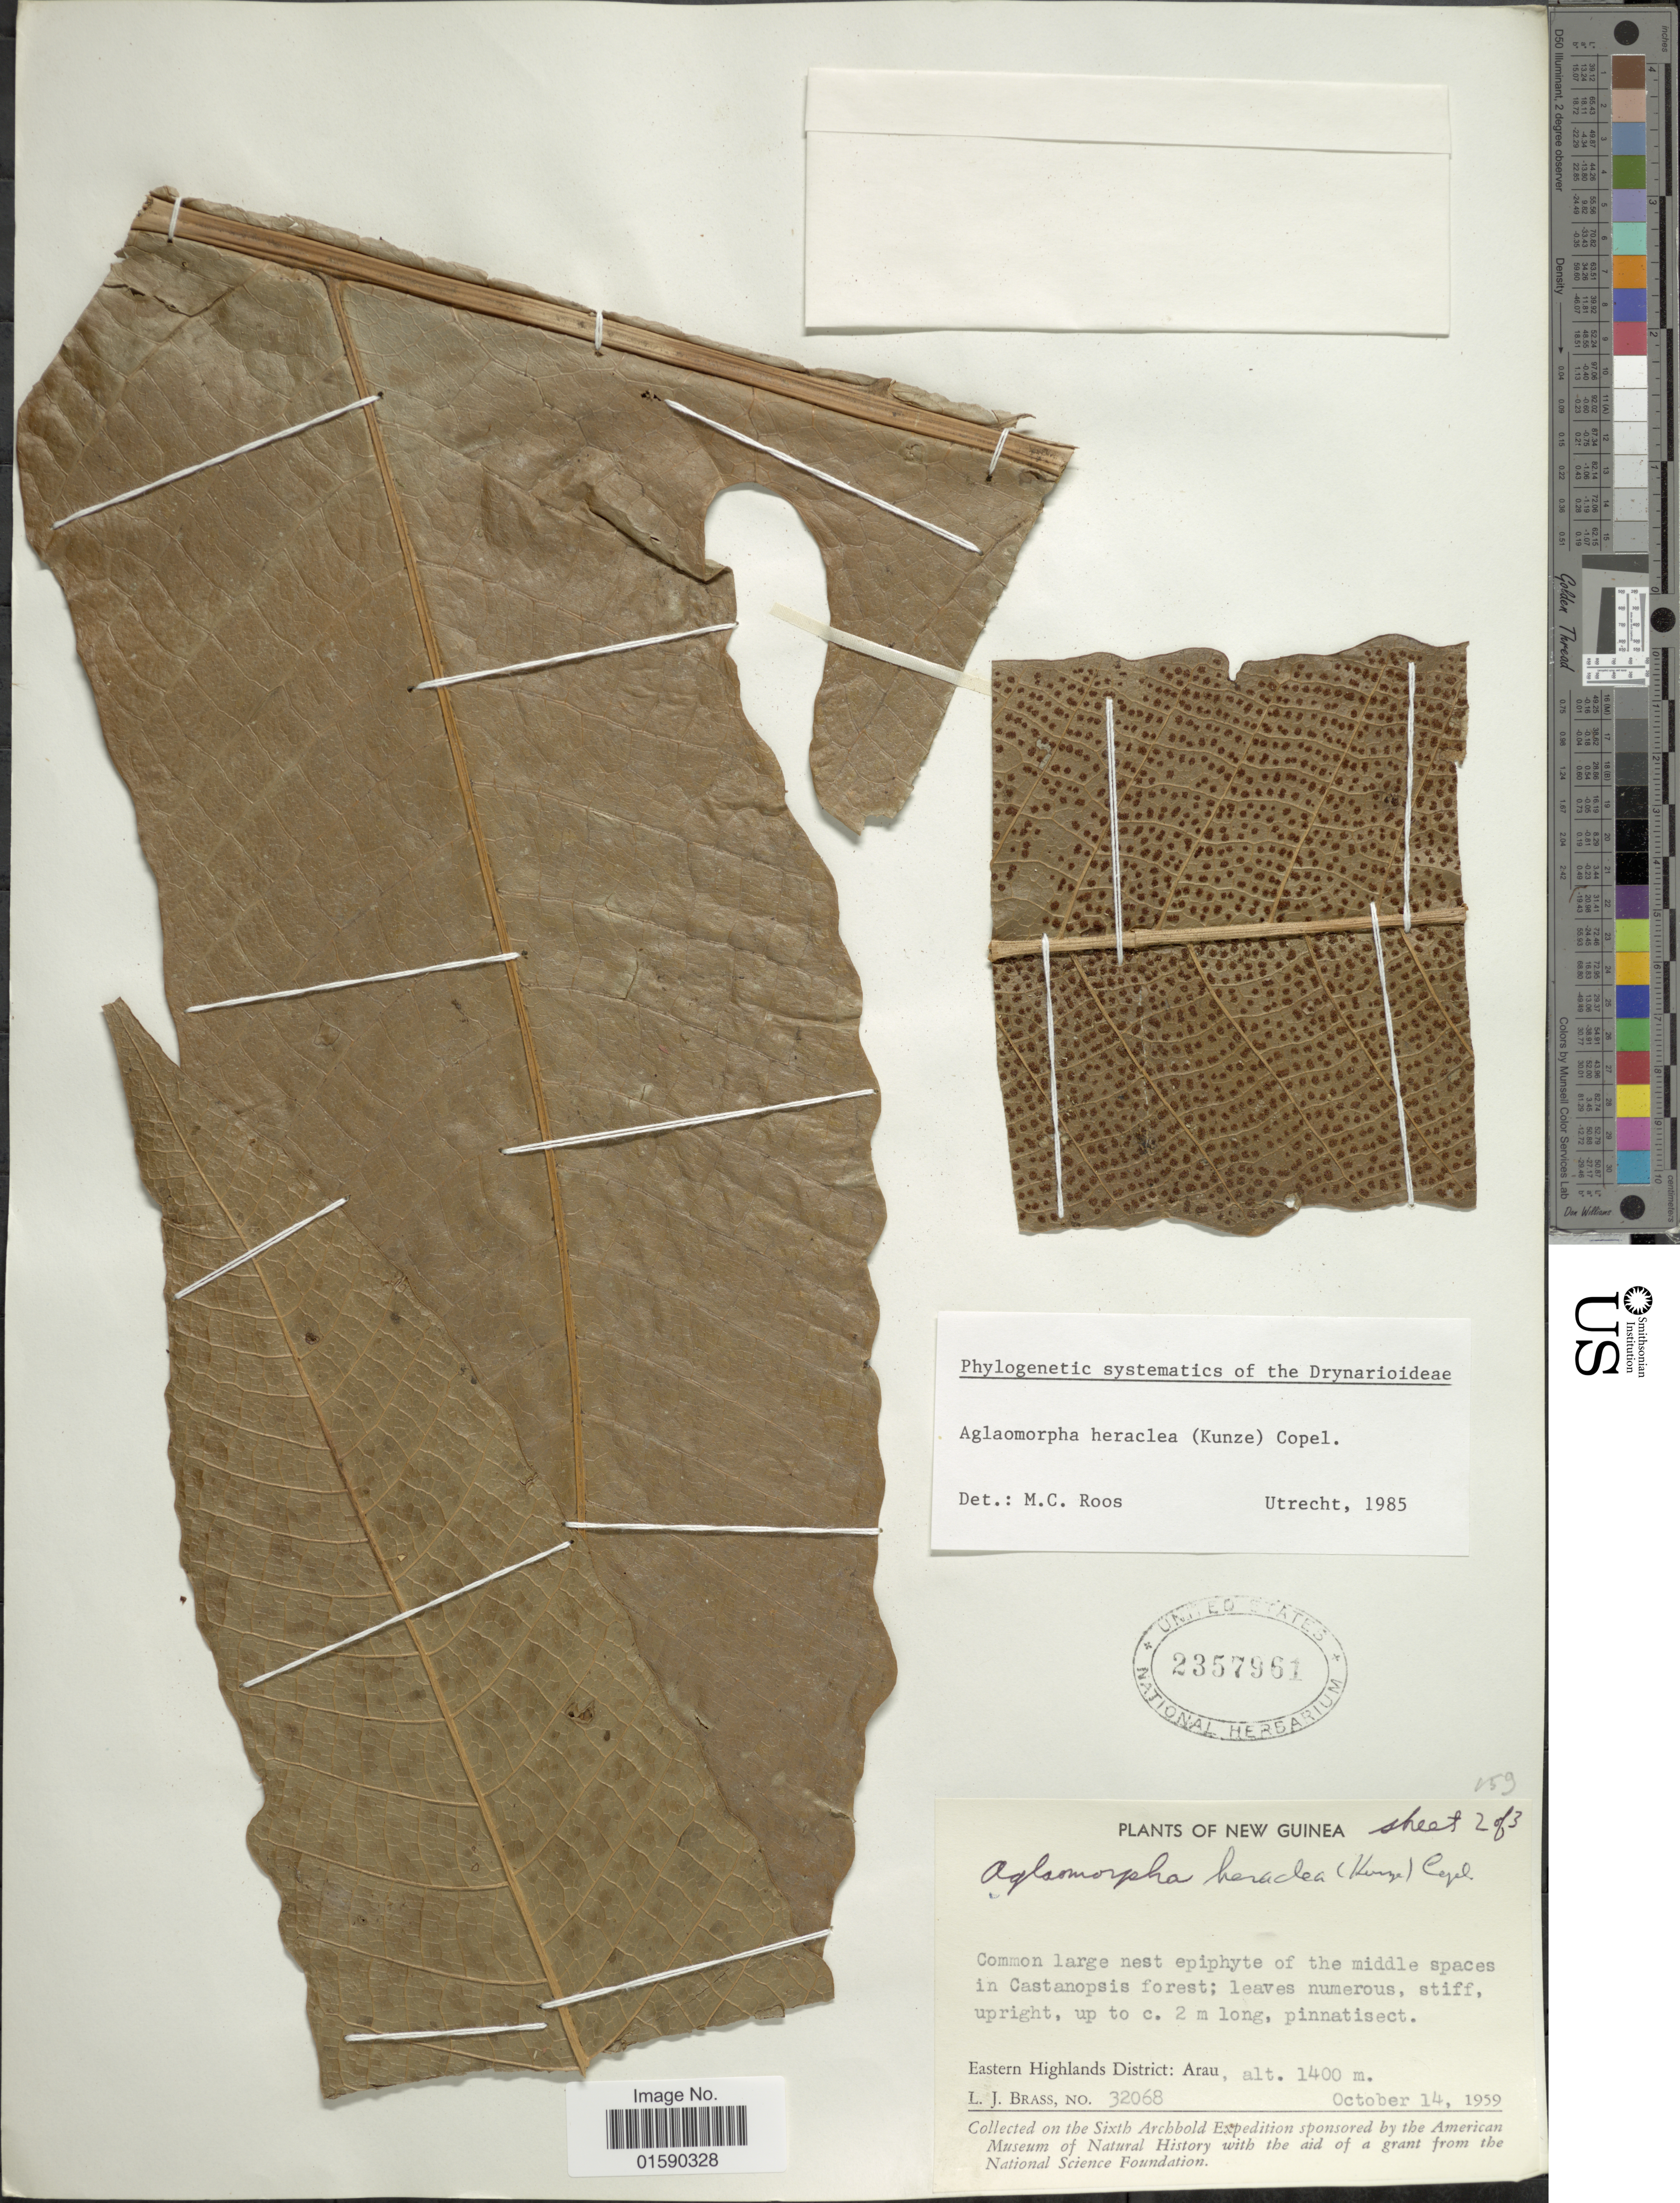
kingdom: Plantae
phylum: Tracheophyta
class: Polypodiopsida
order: Polypodiales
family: Polypodiaceae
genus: Aglaomorpha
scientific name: Aglaomorpha heraclea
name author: (Kunze) Copel.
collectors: L. J. Brass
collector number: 32068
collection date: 1959-10-14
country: Papua New Guinea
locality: New Guinea. Eastern Highlands District: Arau.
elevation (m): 1400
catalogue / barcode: US 2357961